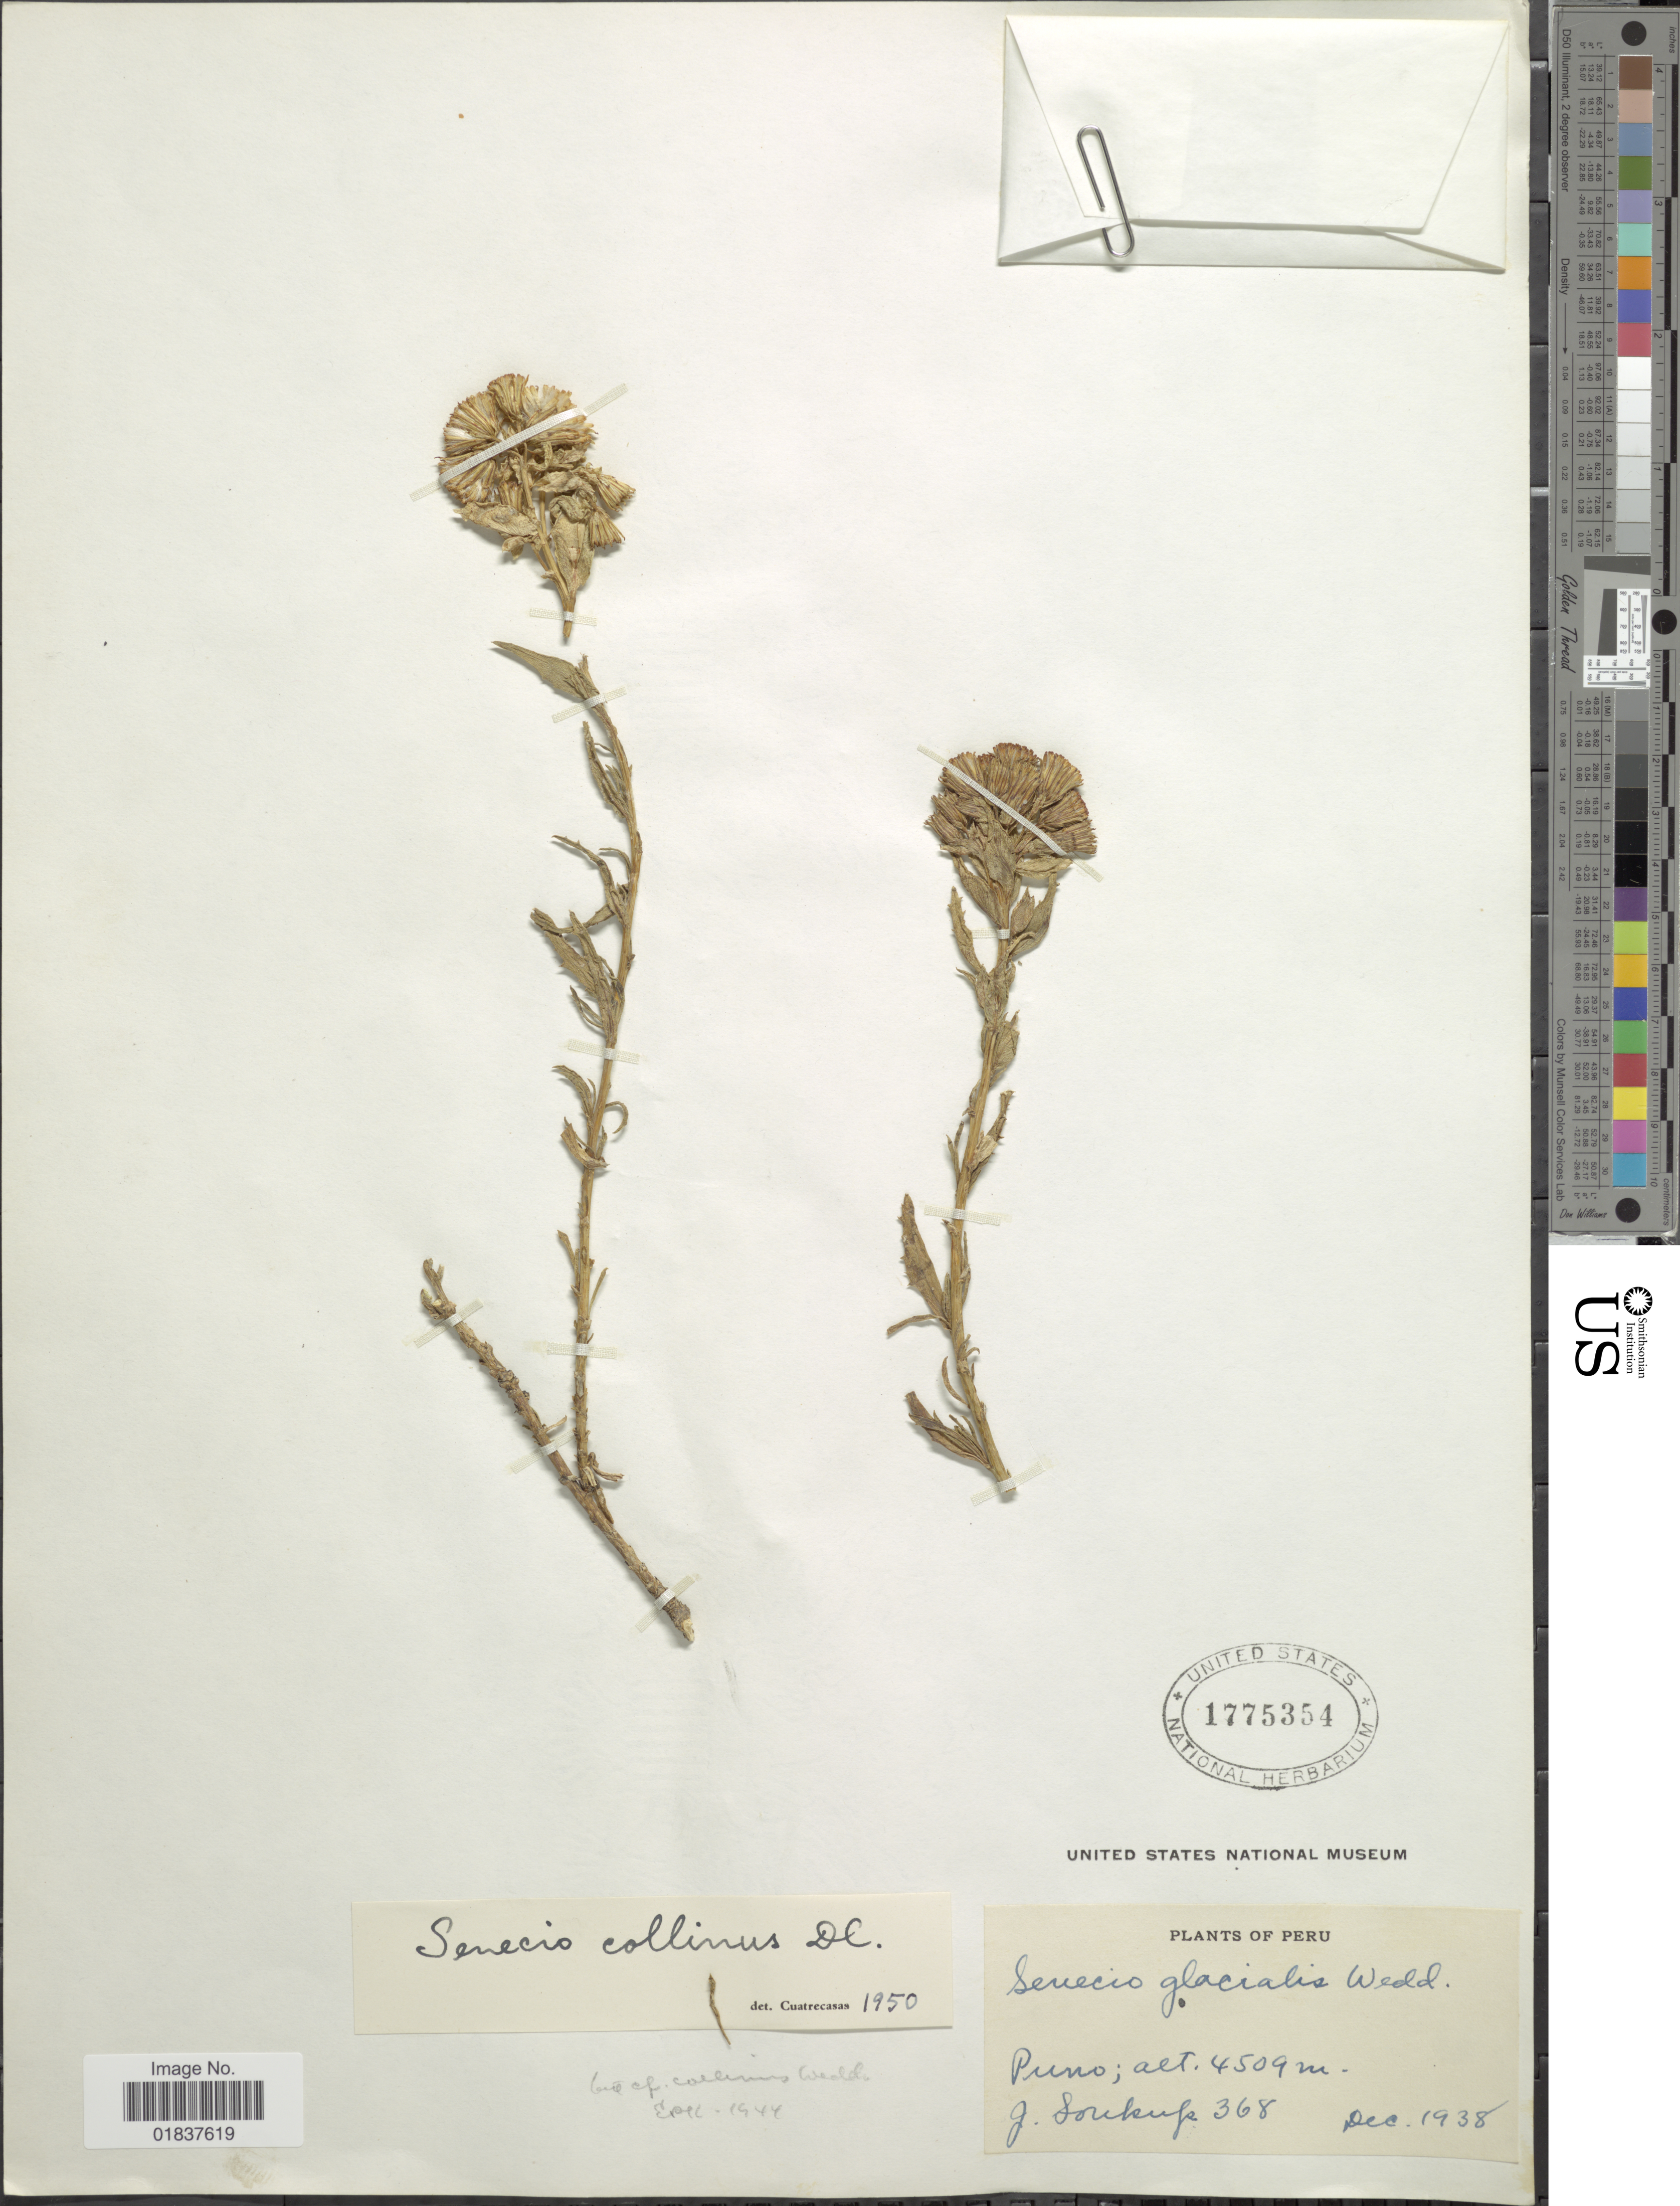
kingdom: Plantae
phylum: Tracheophyta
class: Magnoliopsida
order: Asterales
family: Asteraceae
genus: Senecio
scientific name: Senecio collinus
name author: DC.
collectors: J. Soukup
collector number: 368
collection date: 1938-12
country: Peru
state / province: Puno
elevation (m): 4509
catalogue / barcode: US 1775354